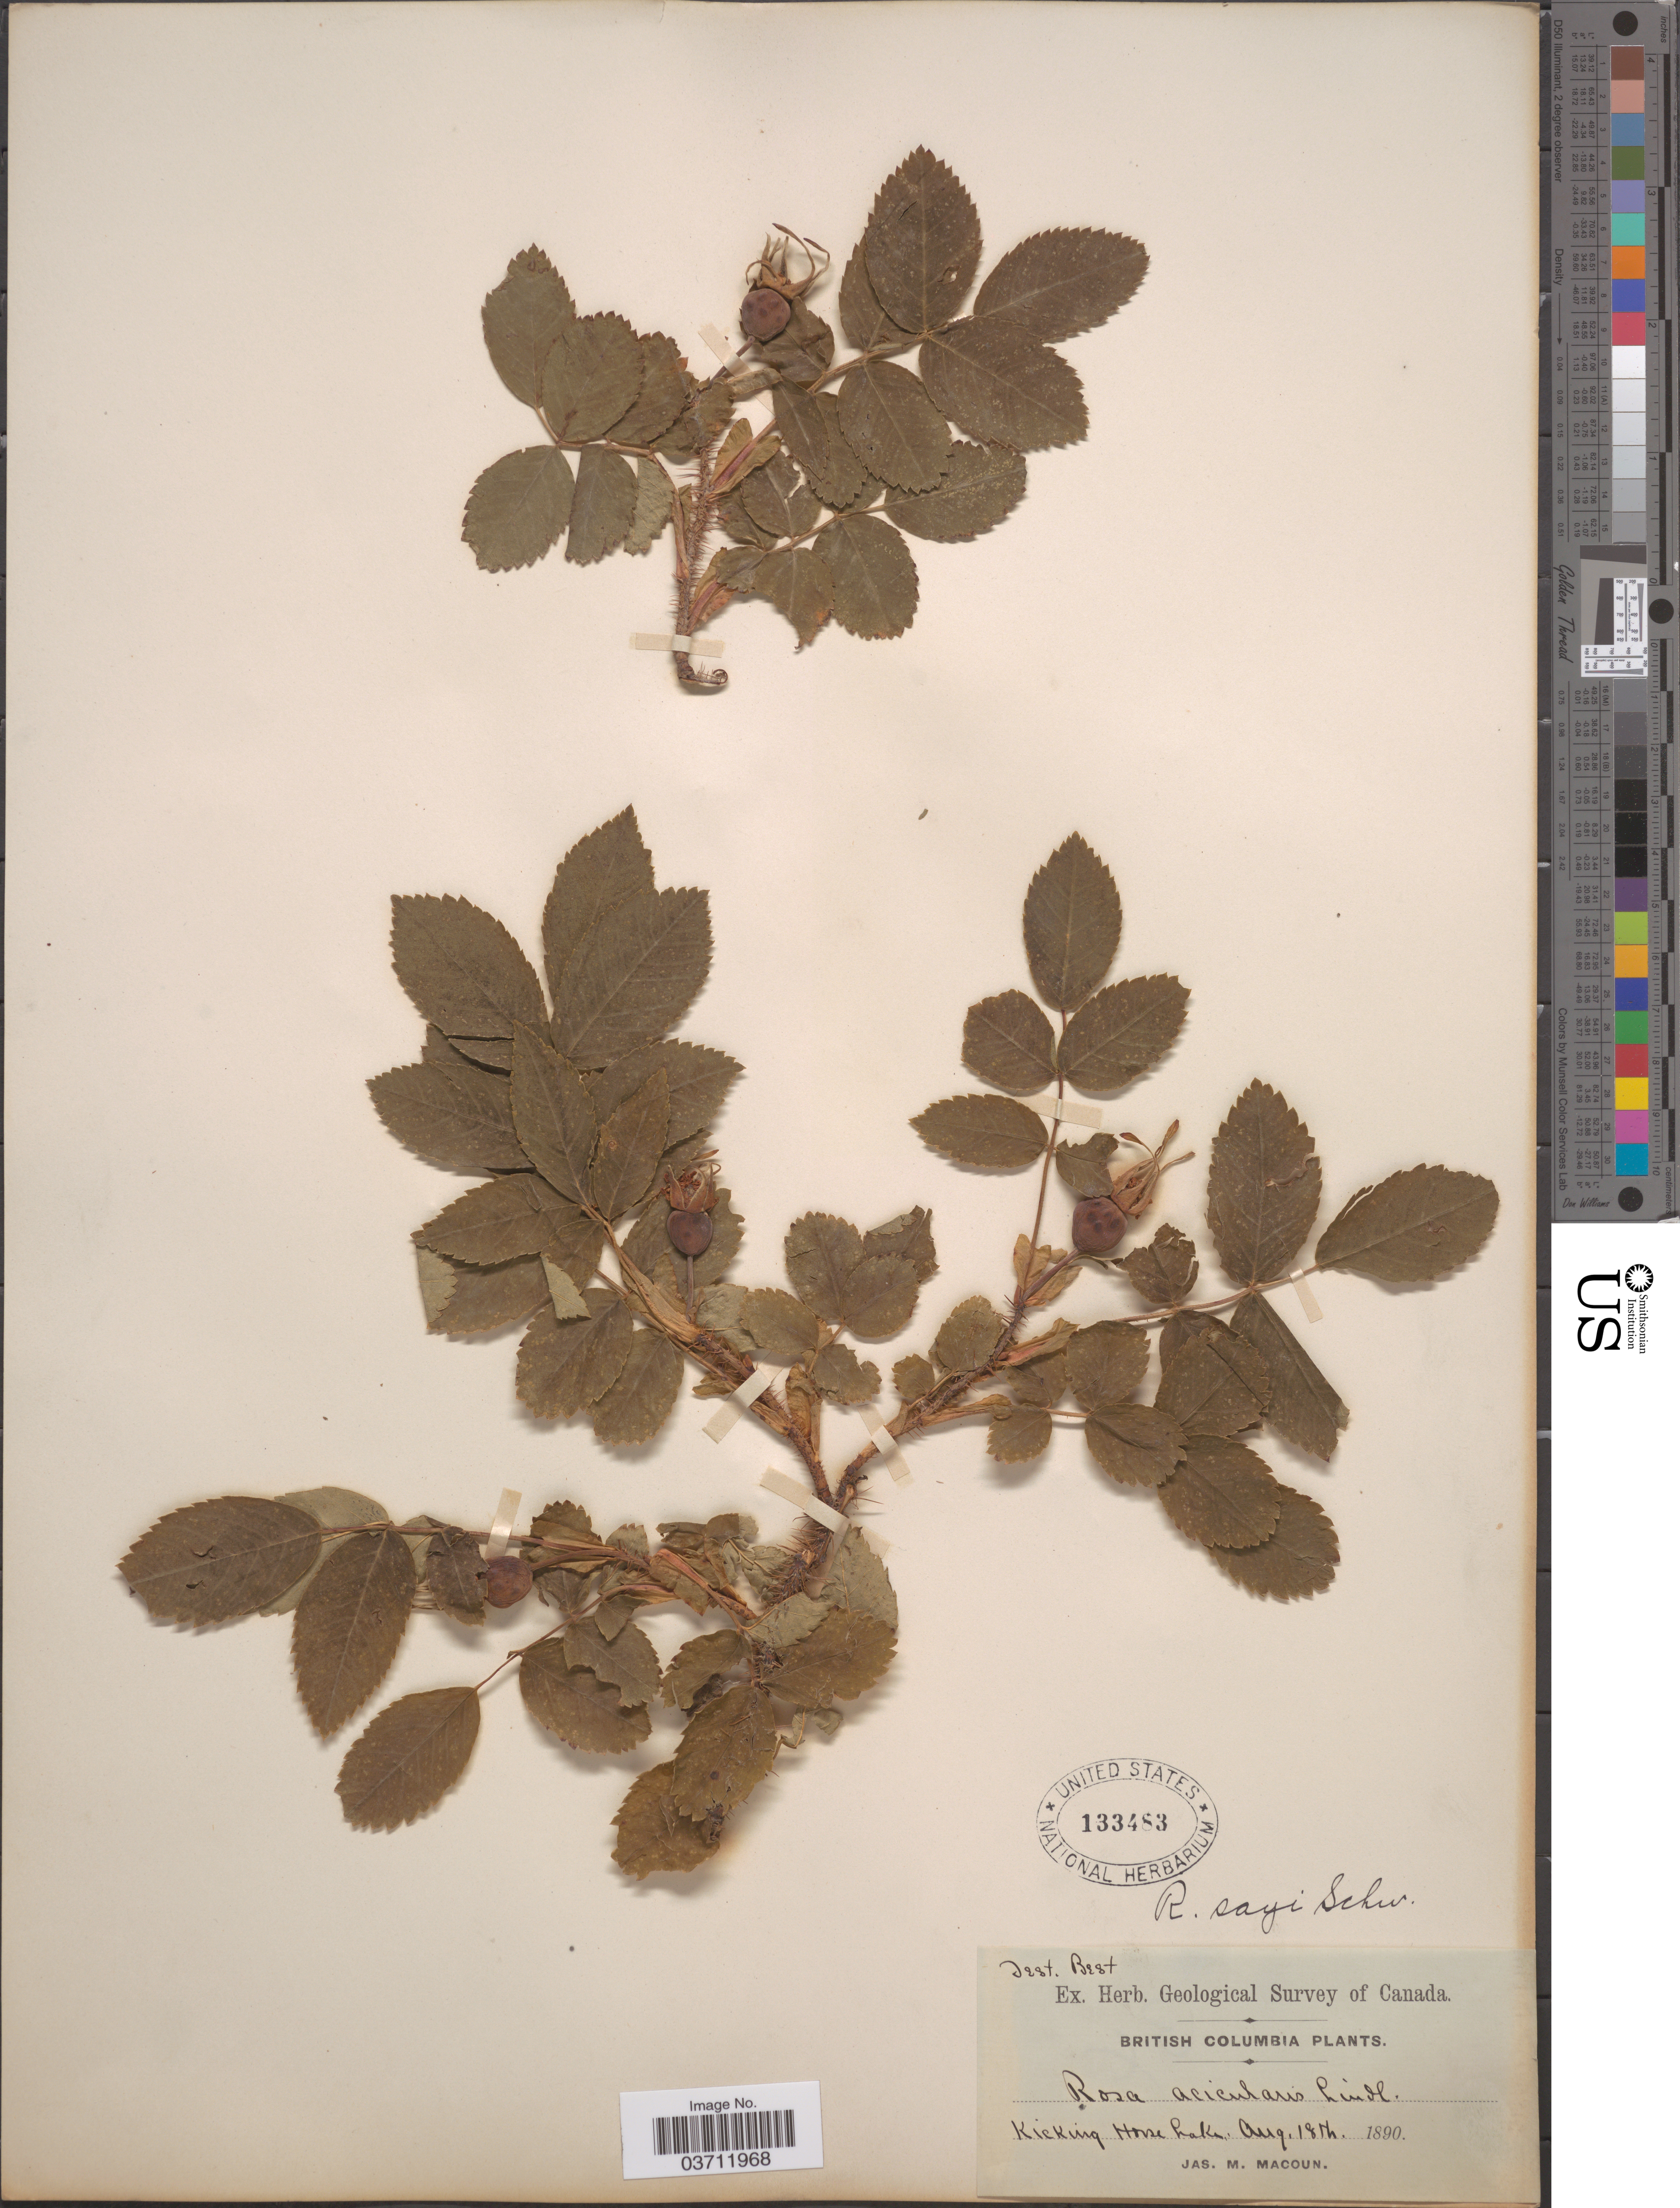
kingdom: Plantae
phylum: Tracheophyta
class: Magnoliopsida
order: Rosales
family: Rosaceae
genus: Rosa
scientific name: Rosa sayi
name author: Schwein.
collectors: J. M. Macoun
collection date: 1890-08-18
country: Canada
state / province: British Columbia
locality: Kicking Horse Lake.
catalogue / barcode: US 113483